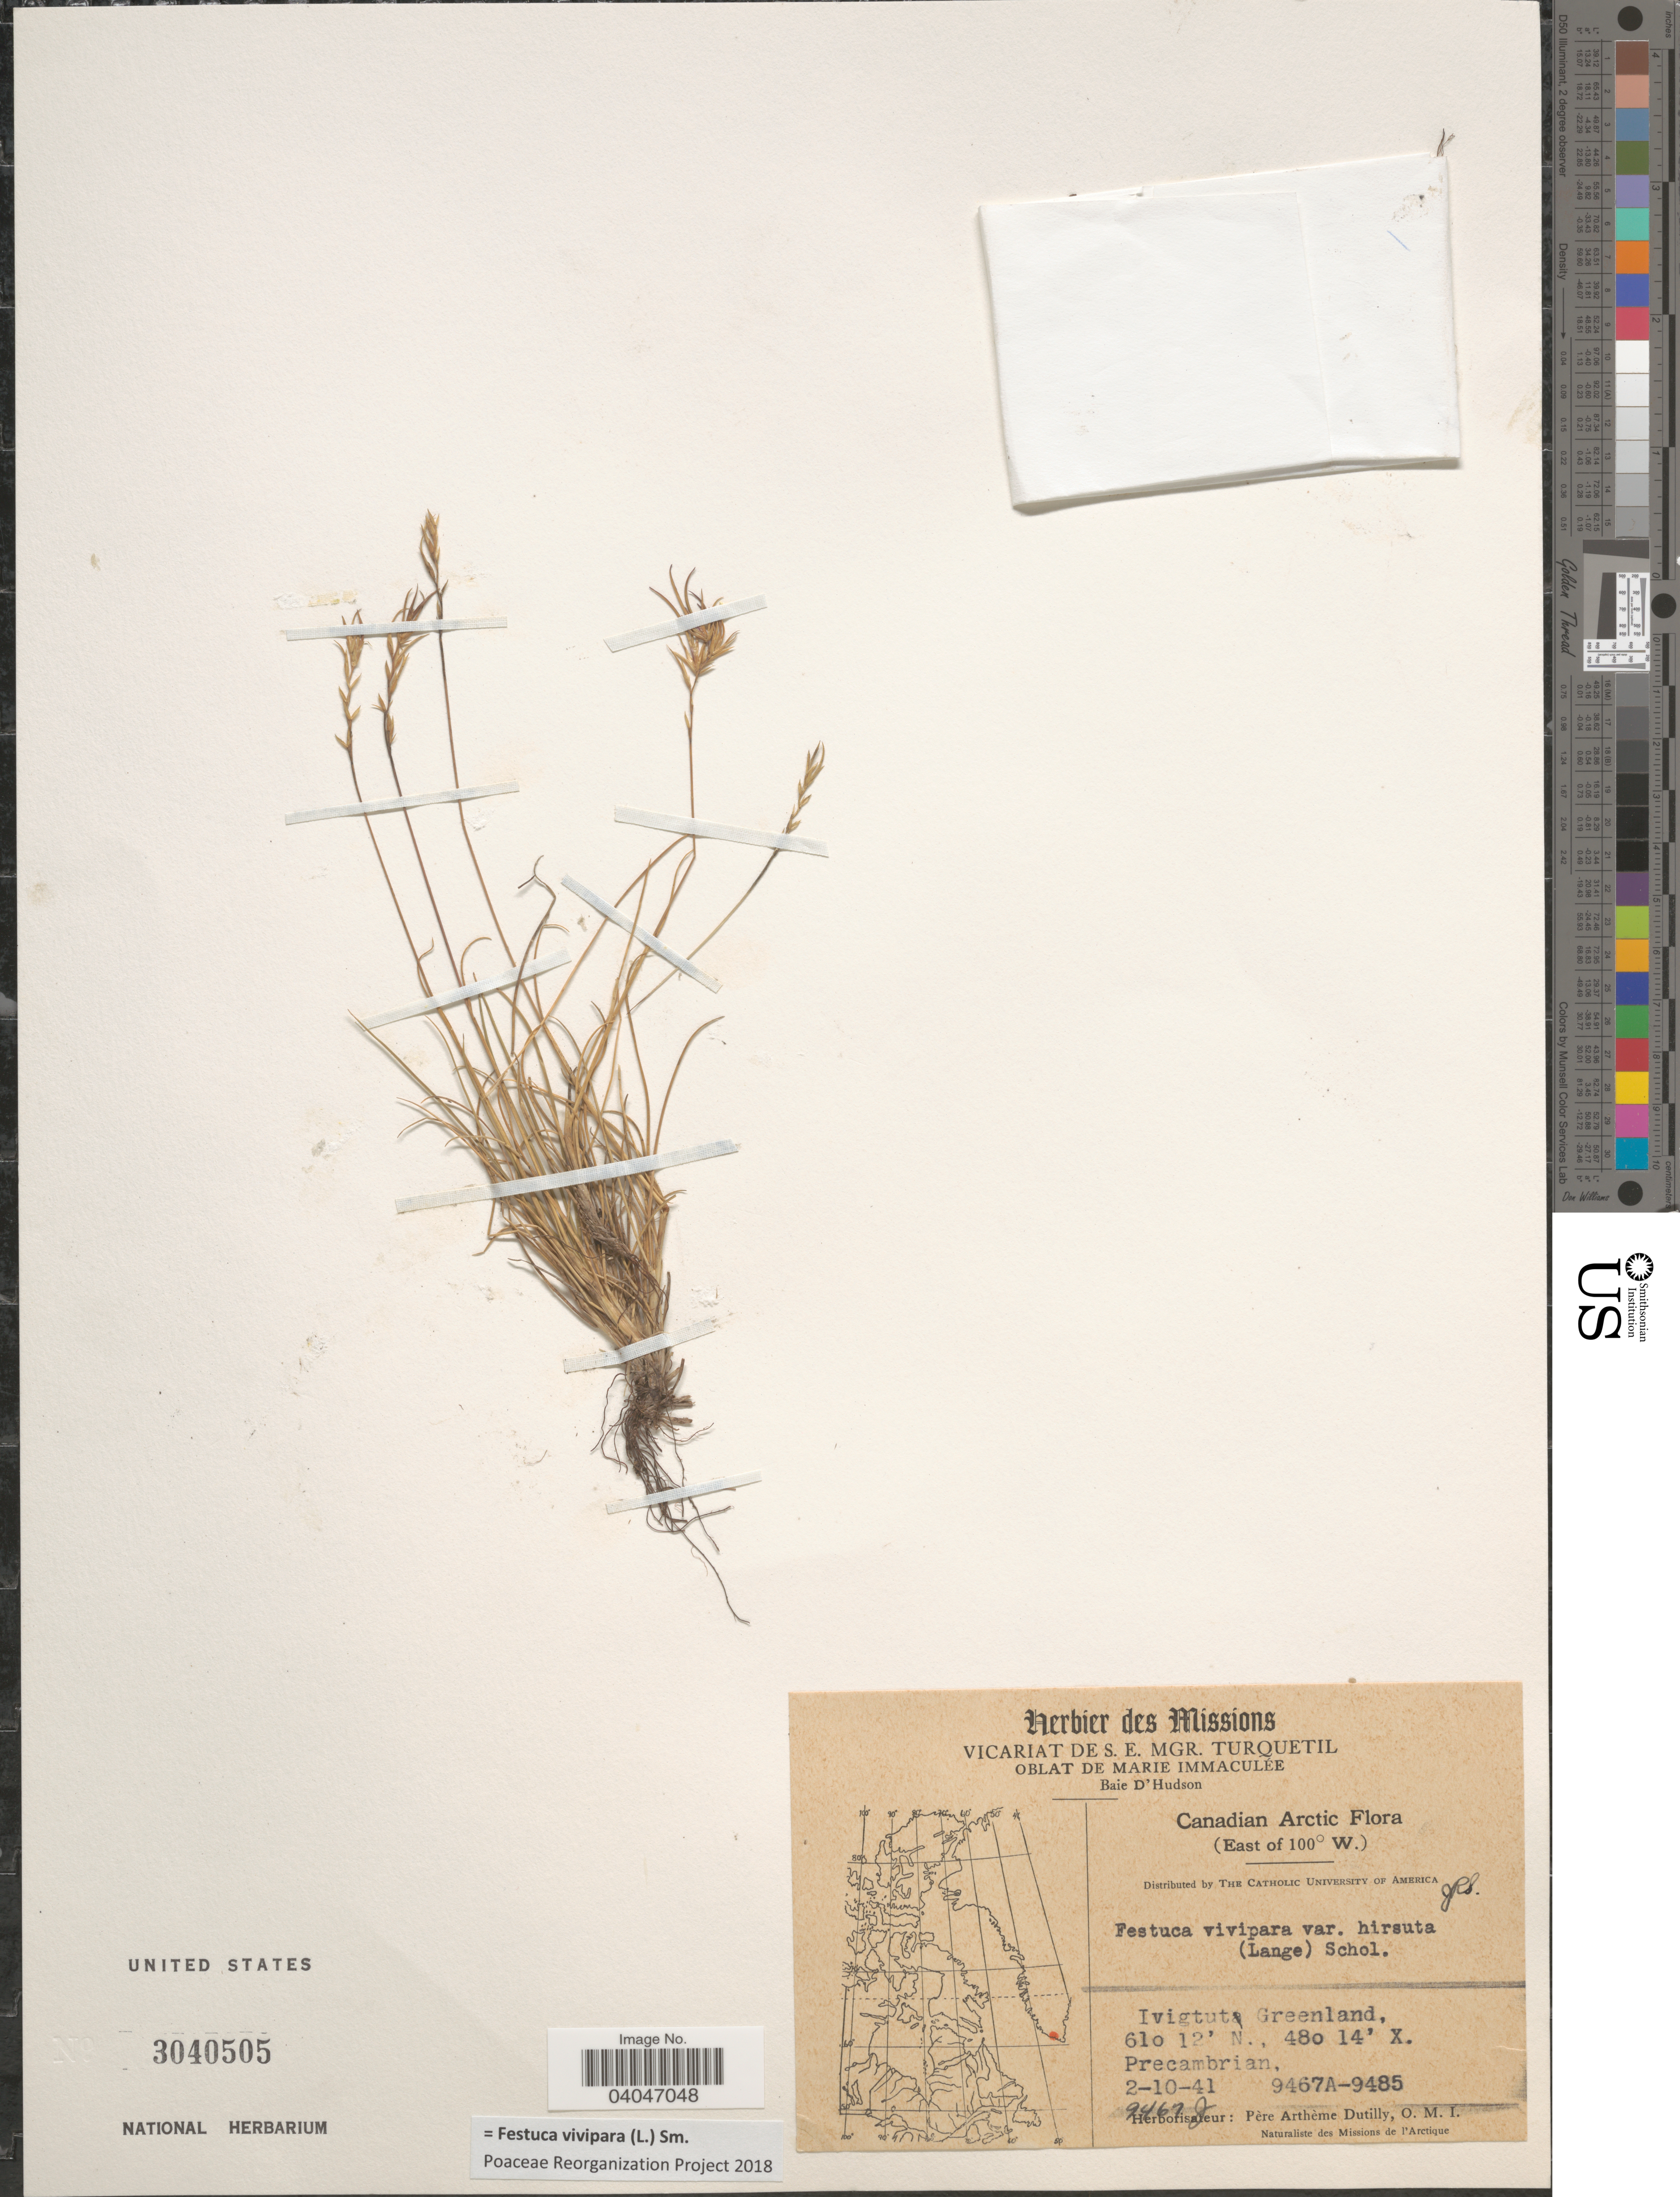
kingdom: Plantae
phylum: Tracheophyta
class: Liliopsida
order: Poales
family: Poaceae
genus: Festuca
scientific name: Festuca vivipara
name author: (L.) Sm.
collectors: P. Dutilly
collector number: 9467J*?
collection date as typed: Transcribed d/m/y: 2/10/41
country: Greenland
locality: Canadian Arctic. Ivigtut Greenland. Precambrian.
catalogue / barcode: US 3040505